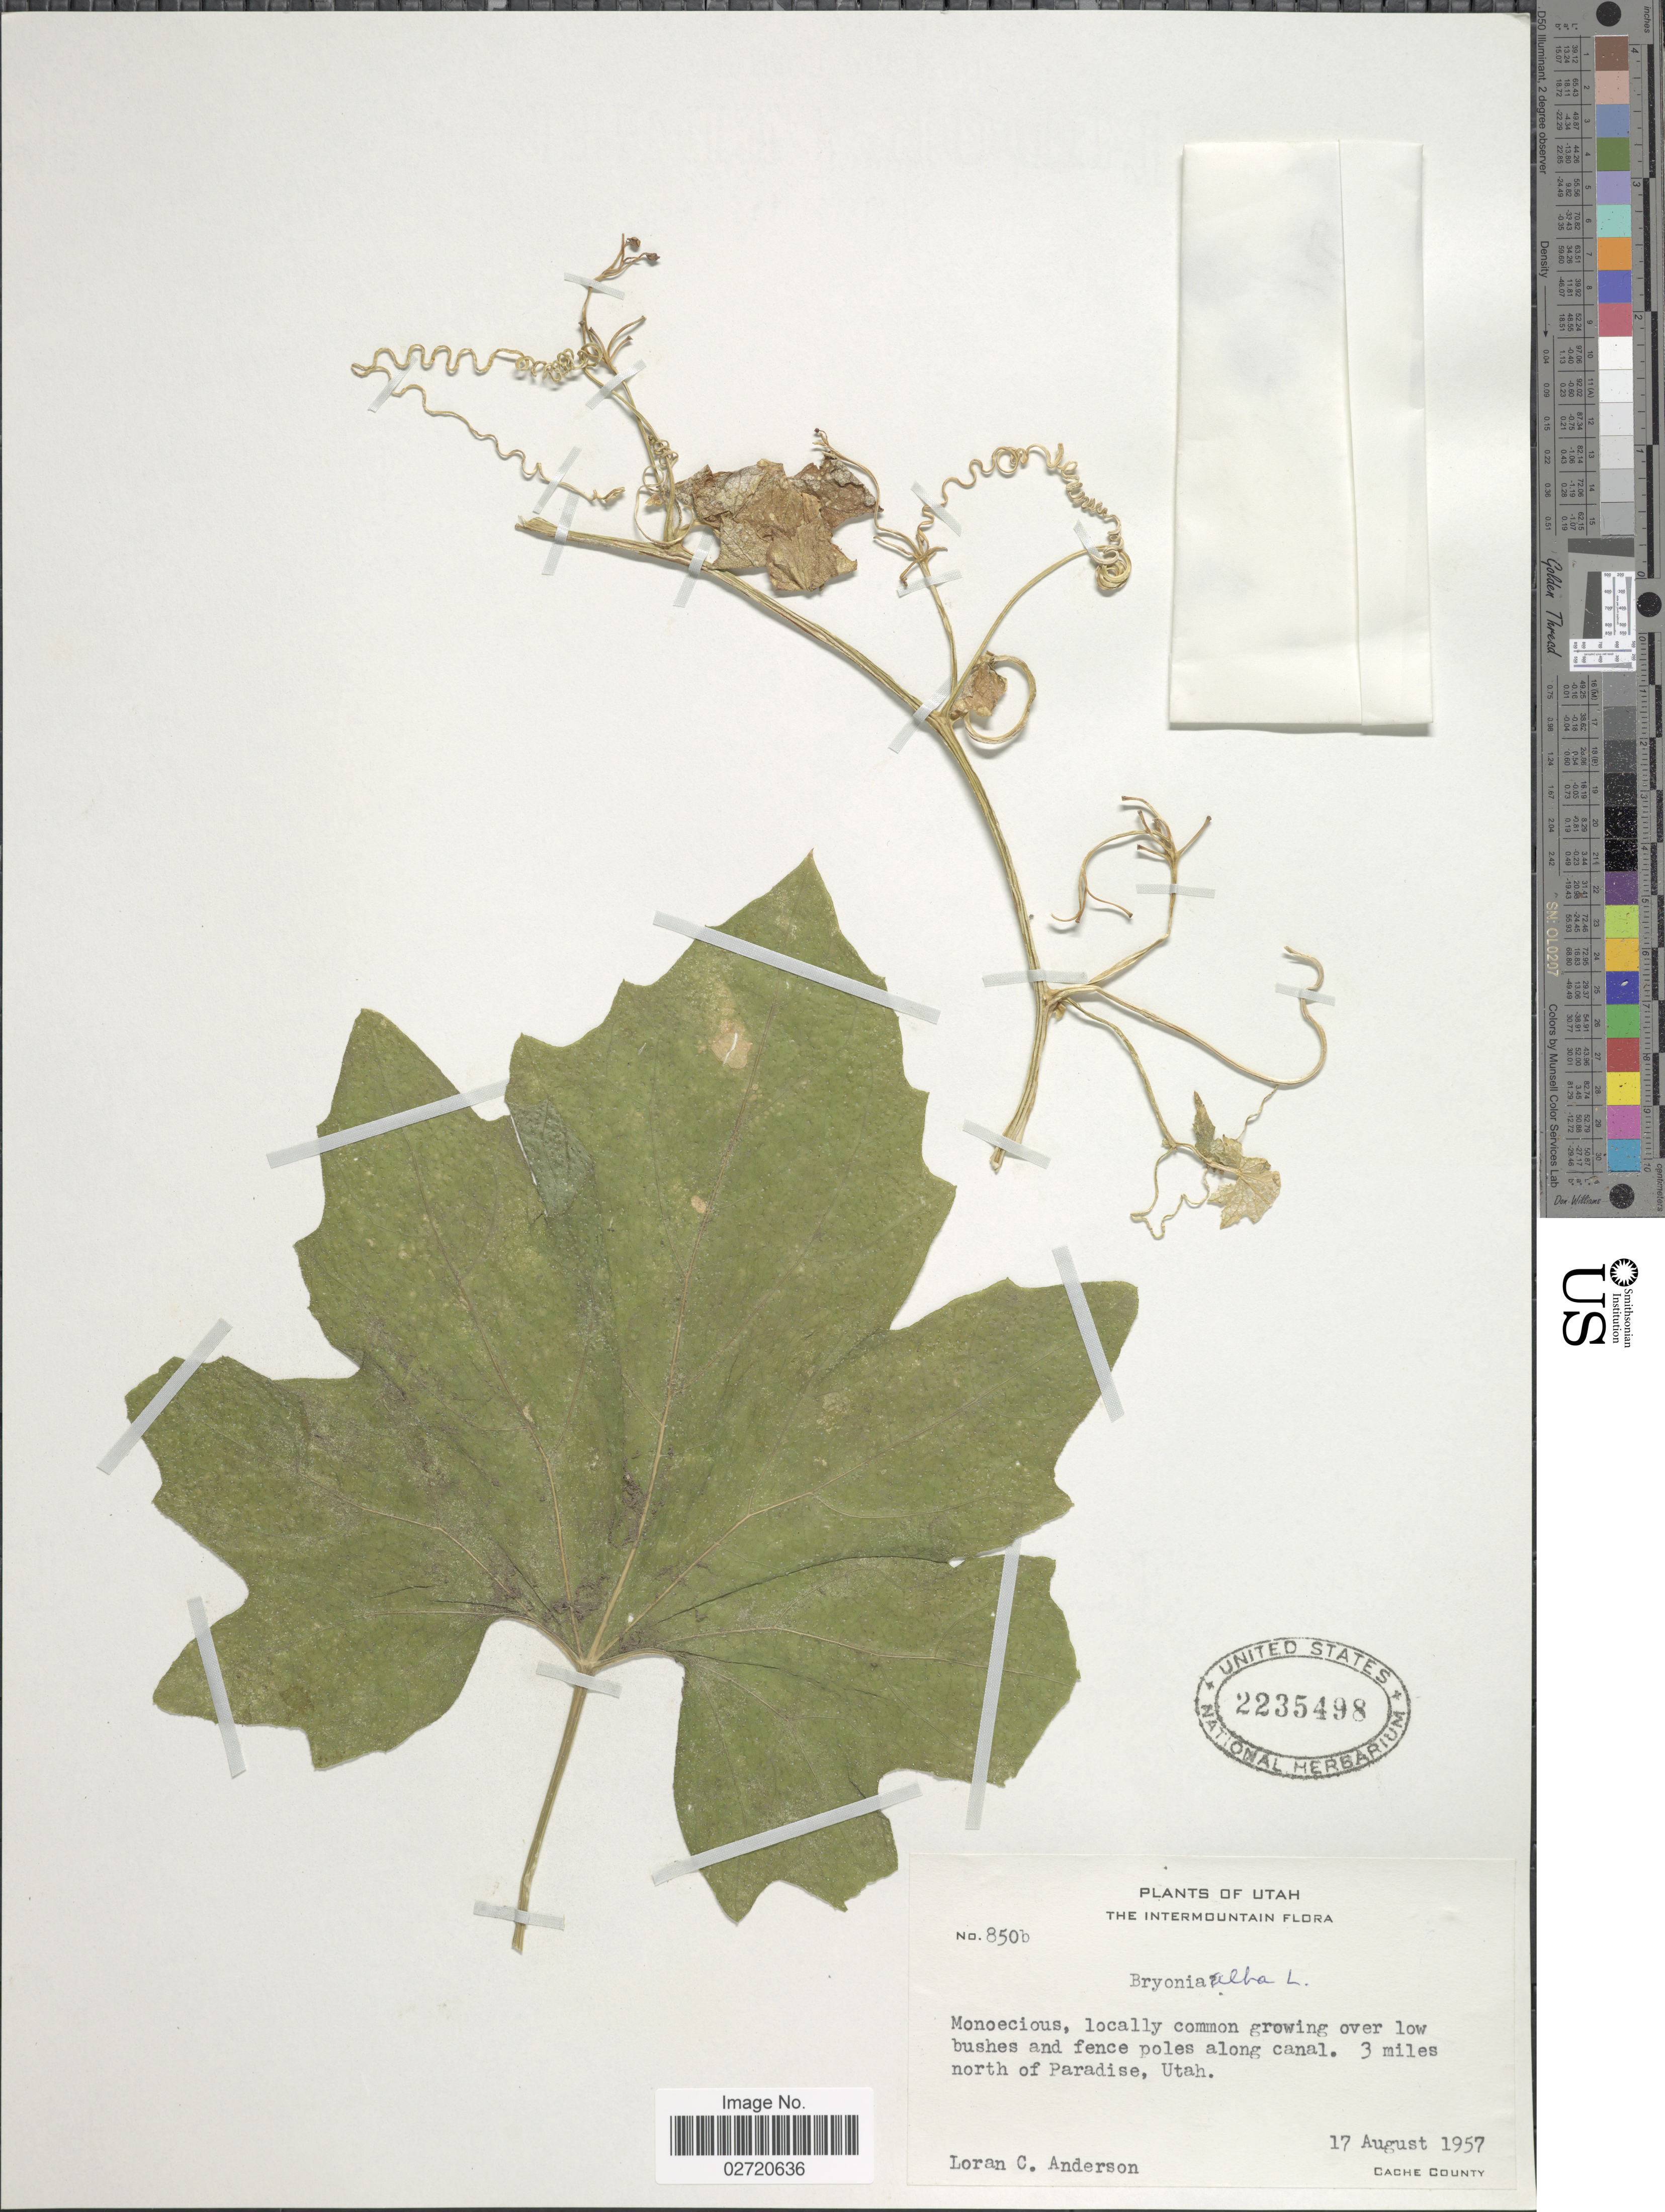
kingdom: Plantae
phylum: Tracheophyta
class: Magnoliopsida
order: Cucurbitales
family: Cucurbitaceae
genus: Bryonia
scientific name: Bryonia alba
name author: L.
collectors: L. C. Anderson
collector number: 850B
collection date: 1957-08-17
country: United States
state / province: Utah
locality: Intermountain. 3 miles north of Paradise. Cache County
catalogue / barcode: US 2235498